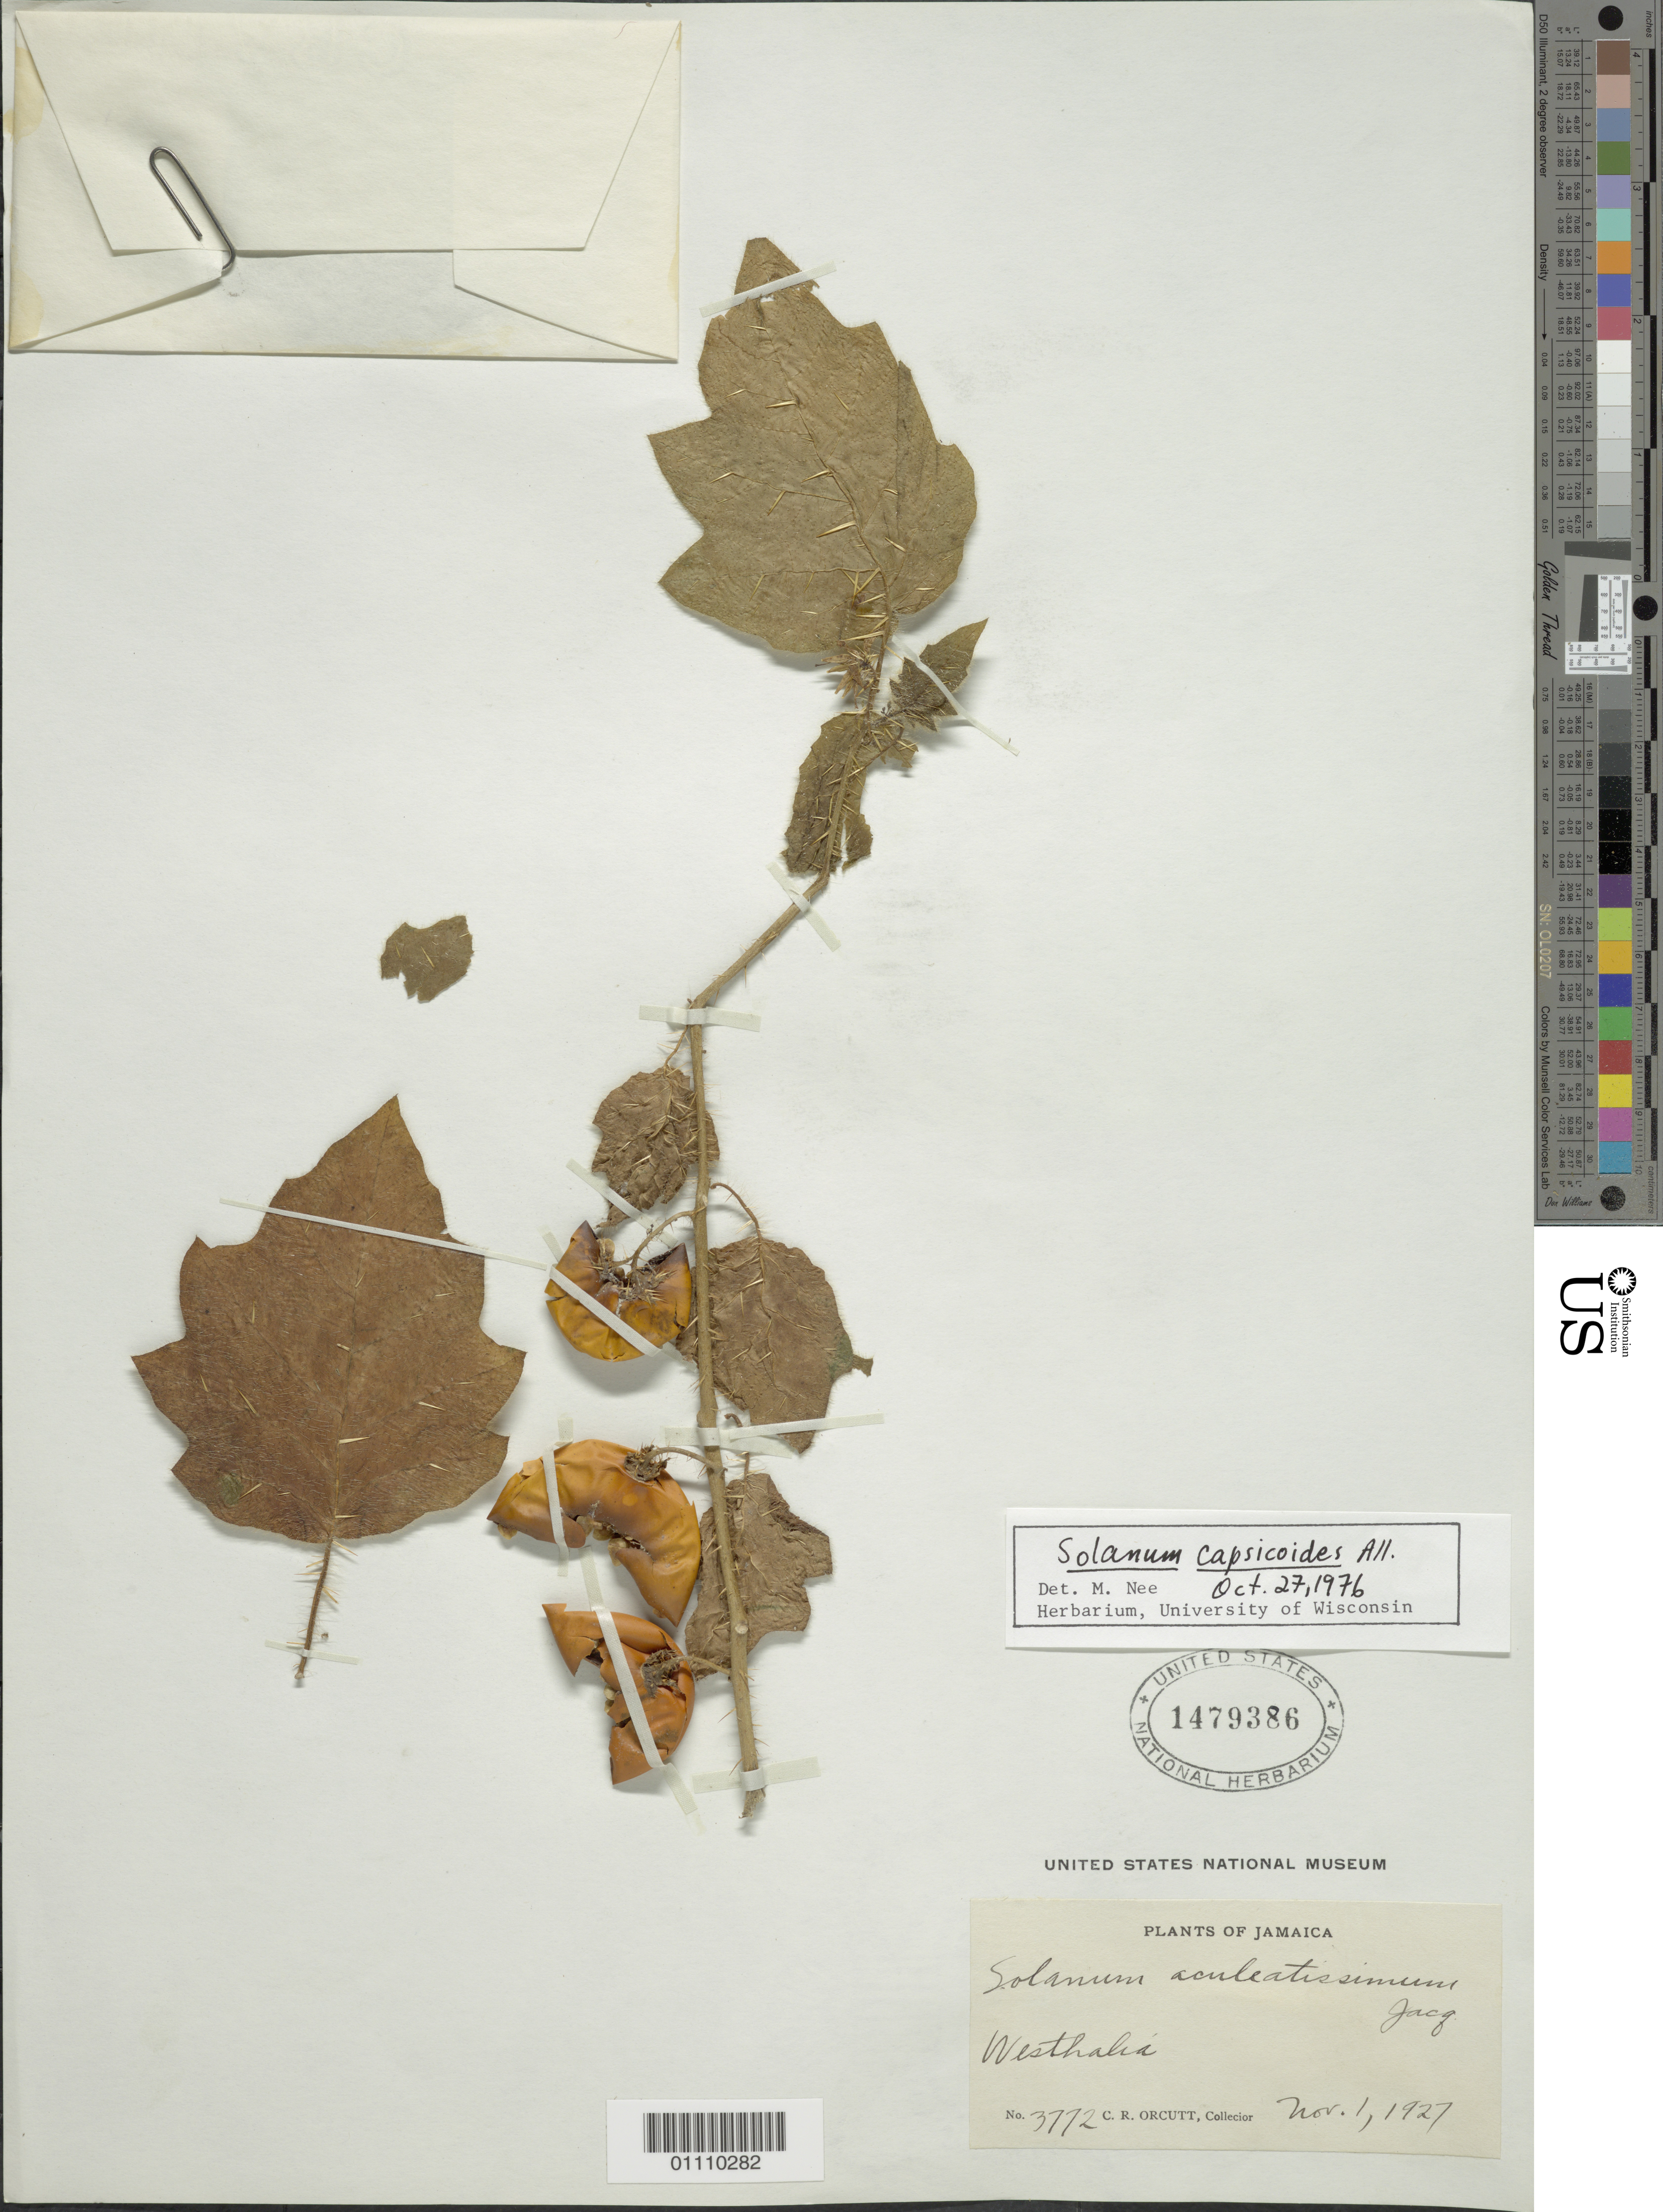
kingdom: Plantae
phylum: Tracheophyta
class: Magnoliopsida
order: Solanales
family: Solanaceae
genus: Solanum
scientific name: Solanum capsicoides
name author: All.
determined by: Nee, Michael H.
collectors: C. R. Orcutt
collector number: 3772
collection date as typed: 01 Nov 1927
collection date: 1927-11-01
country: Jamaica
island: Jamaica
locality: Westhalia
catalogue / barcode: US 1479386